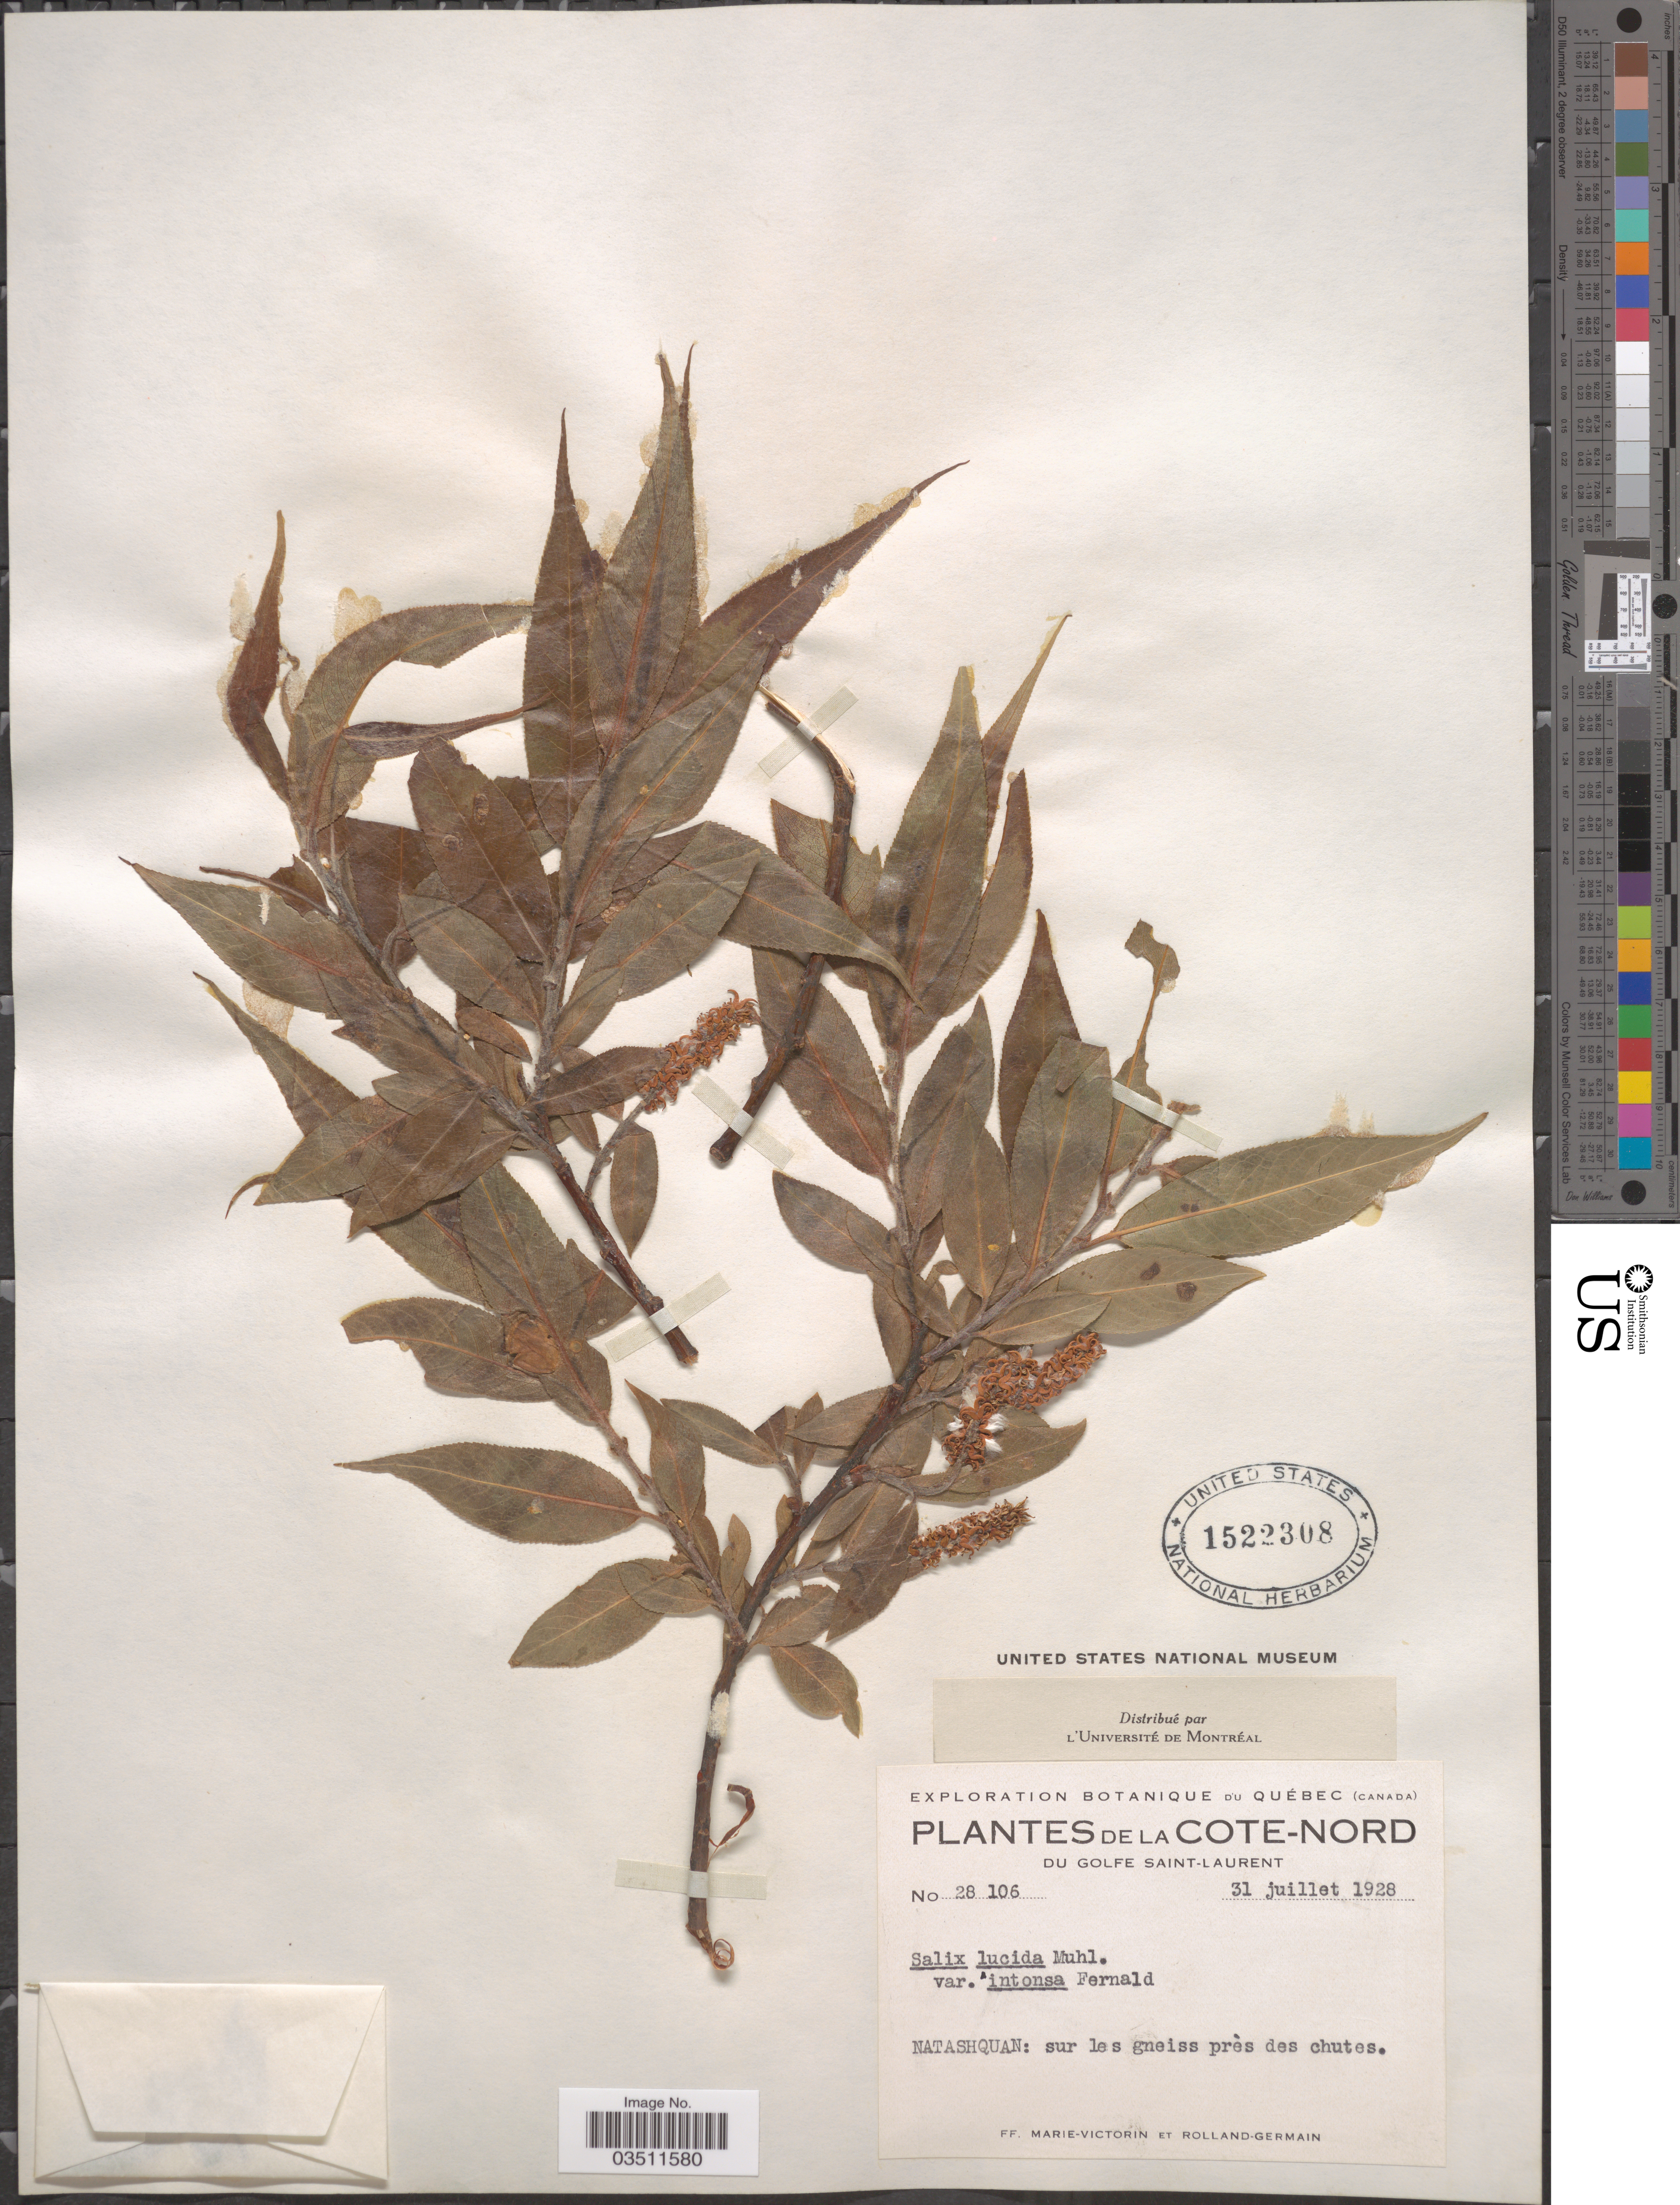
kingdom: Plantae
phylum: Tracheophyta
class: Magnoliopsida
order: Malpighiales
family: Salicaceae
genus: Salix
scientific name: Salix lucida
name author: Muhl.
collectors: F. Marie-Victorin & Rolland-Germain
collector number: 28106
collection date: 1928-07-31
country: Canada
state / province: Quebec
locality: La Cote-Nord, Du Golfe Saint-Laurent. Natashquan: sur les gneiss près des chutes.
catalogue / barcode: US 1522308